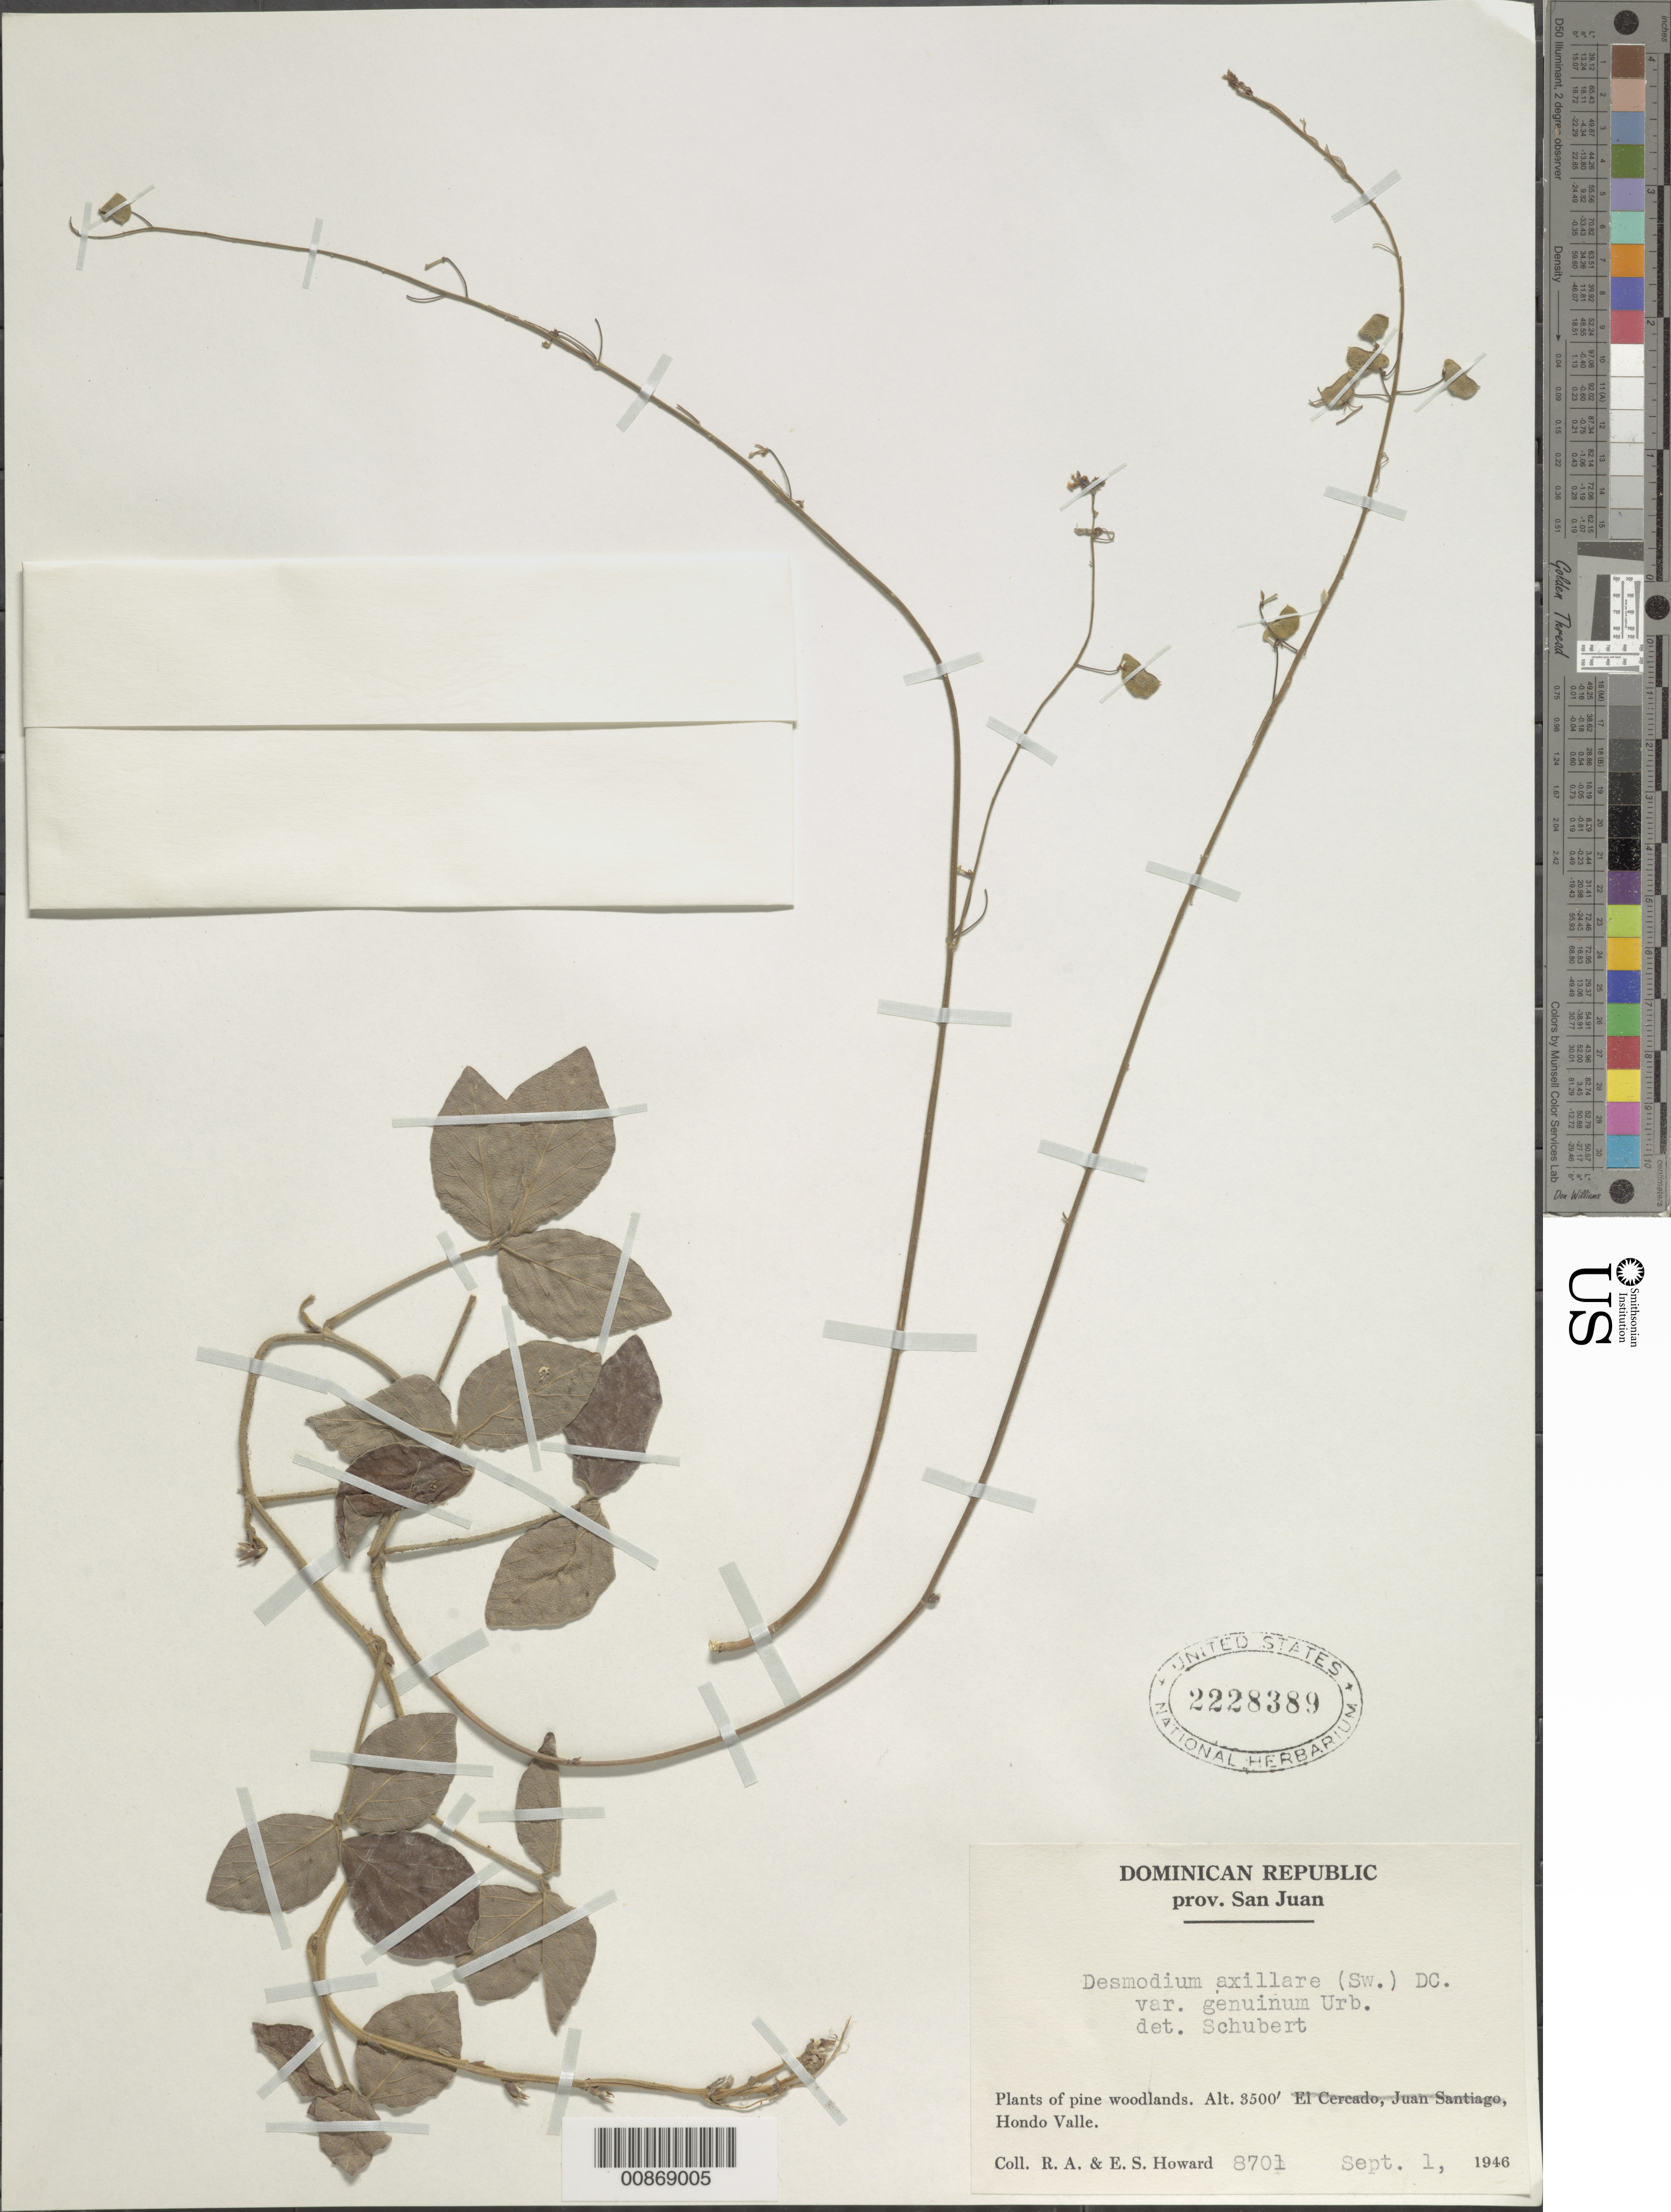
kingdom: Plantae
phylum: Tracheophyta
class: Magnoliopsida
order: Fabales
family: Fabaceae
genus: Desmodium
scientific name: Desmodium axillare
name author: (Sw.) DC.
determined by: Schubert, Bernice G.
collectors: R. A. Howard & E. S. Howard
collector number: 8701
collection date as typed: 01 Sep 1946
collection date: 1946-09-01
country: Dominican Republic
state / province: San Juan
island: Hispaniola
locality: Hondo Valle.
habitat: Plants of pine woodlands.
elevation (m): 1067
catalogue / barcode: US 2228389